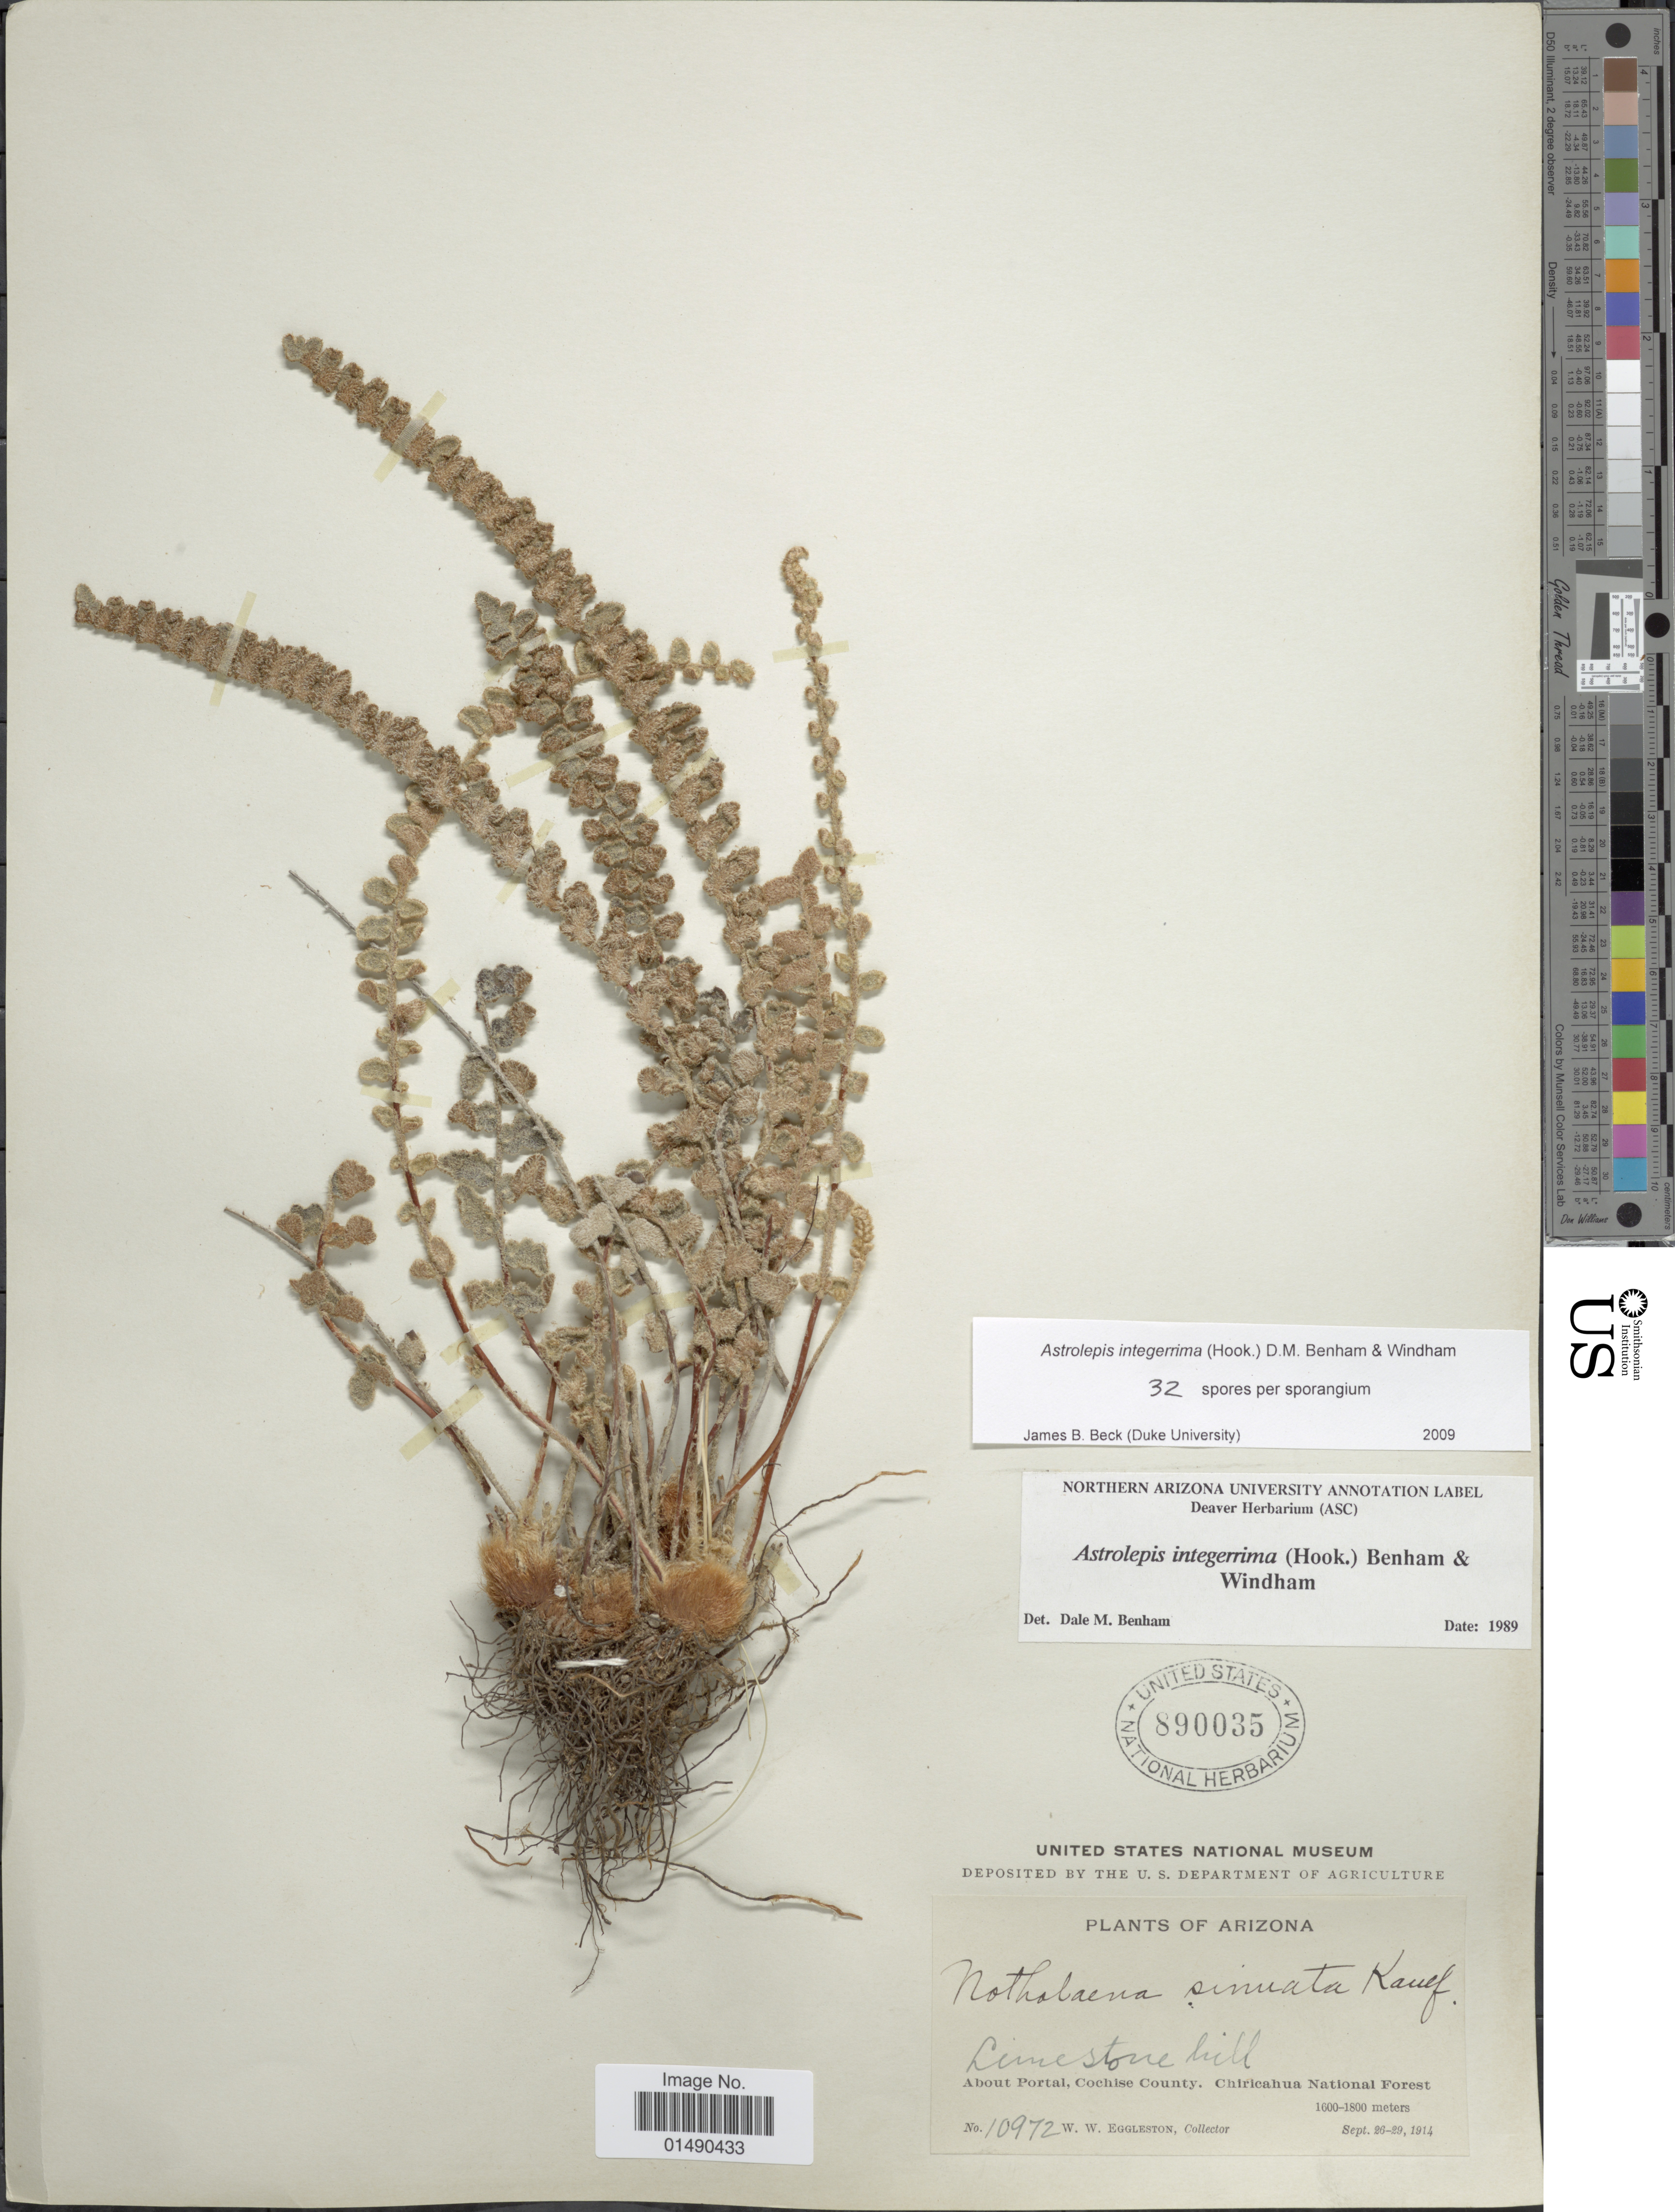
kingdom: Plantae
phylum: Tracheophyta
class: Polypodiopsida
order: Polypodiales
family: Pteridaceae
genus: Astrolepis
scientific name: Astrolepis integerrima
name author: (Hook.) D.M. Benham & Windham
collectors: W. W. Eggleston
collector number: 10972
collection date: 1914-09-26/1914-09-29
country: United States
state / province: Arizona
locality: About Portal, Cochise County, Chiricahua National Forest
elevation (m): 1600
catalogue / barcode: US 890035